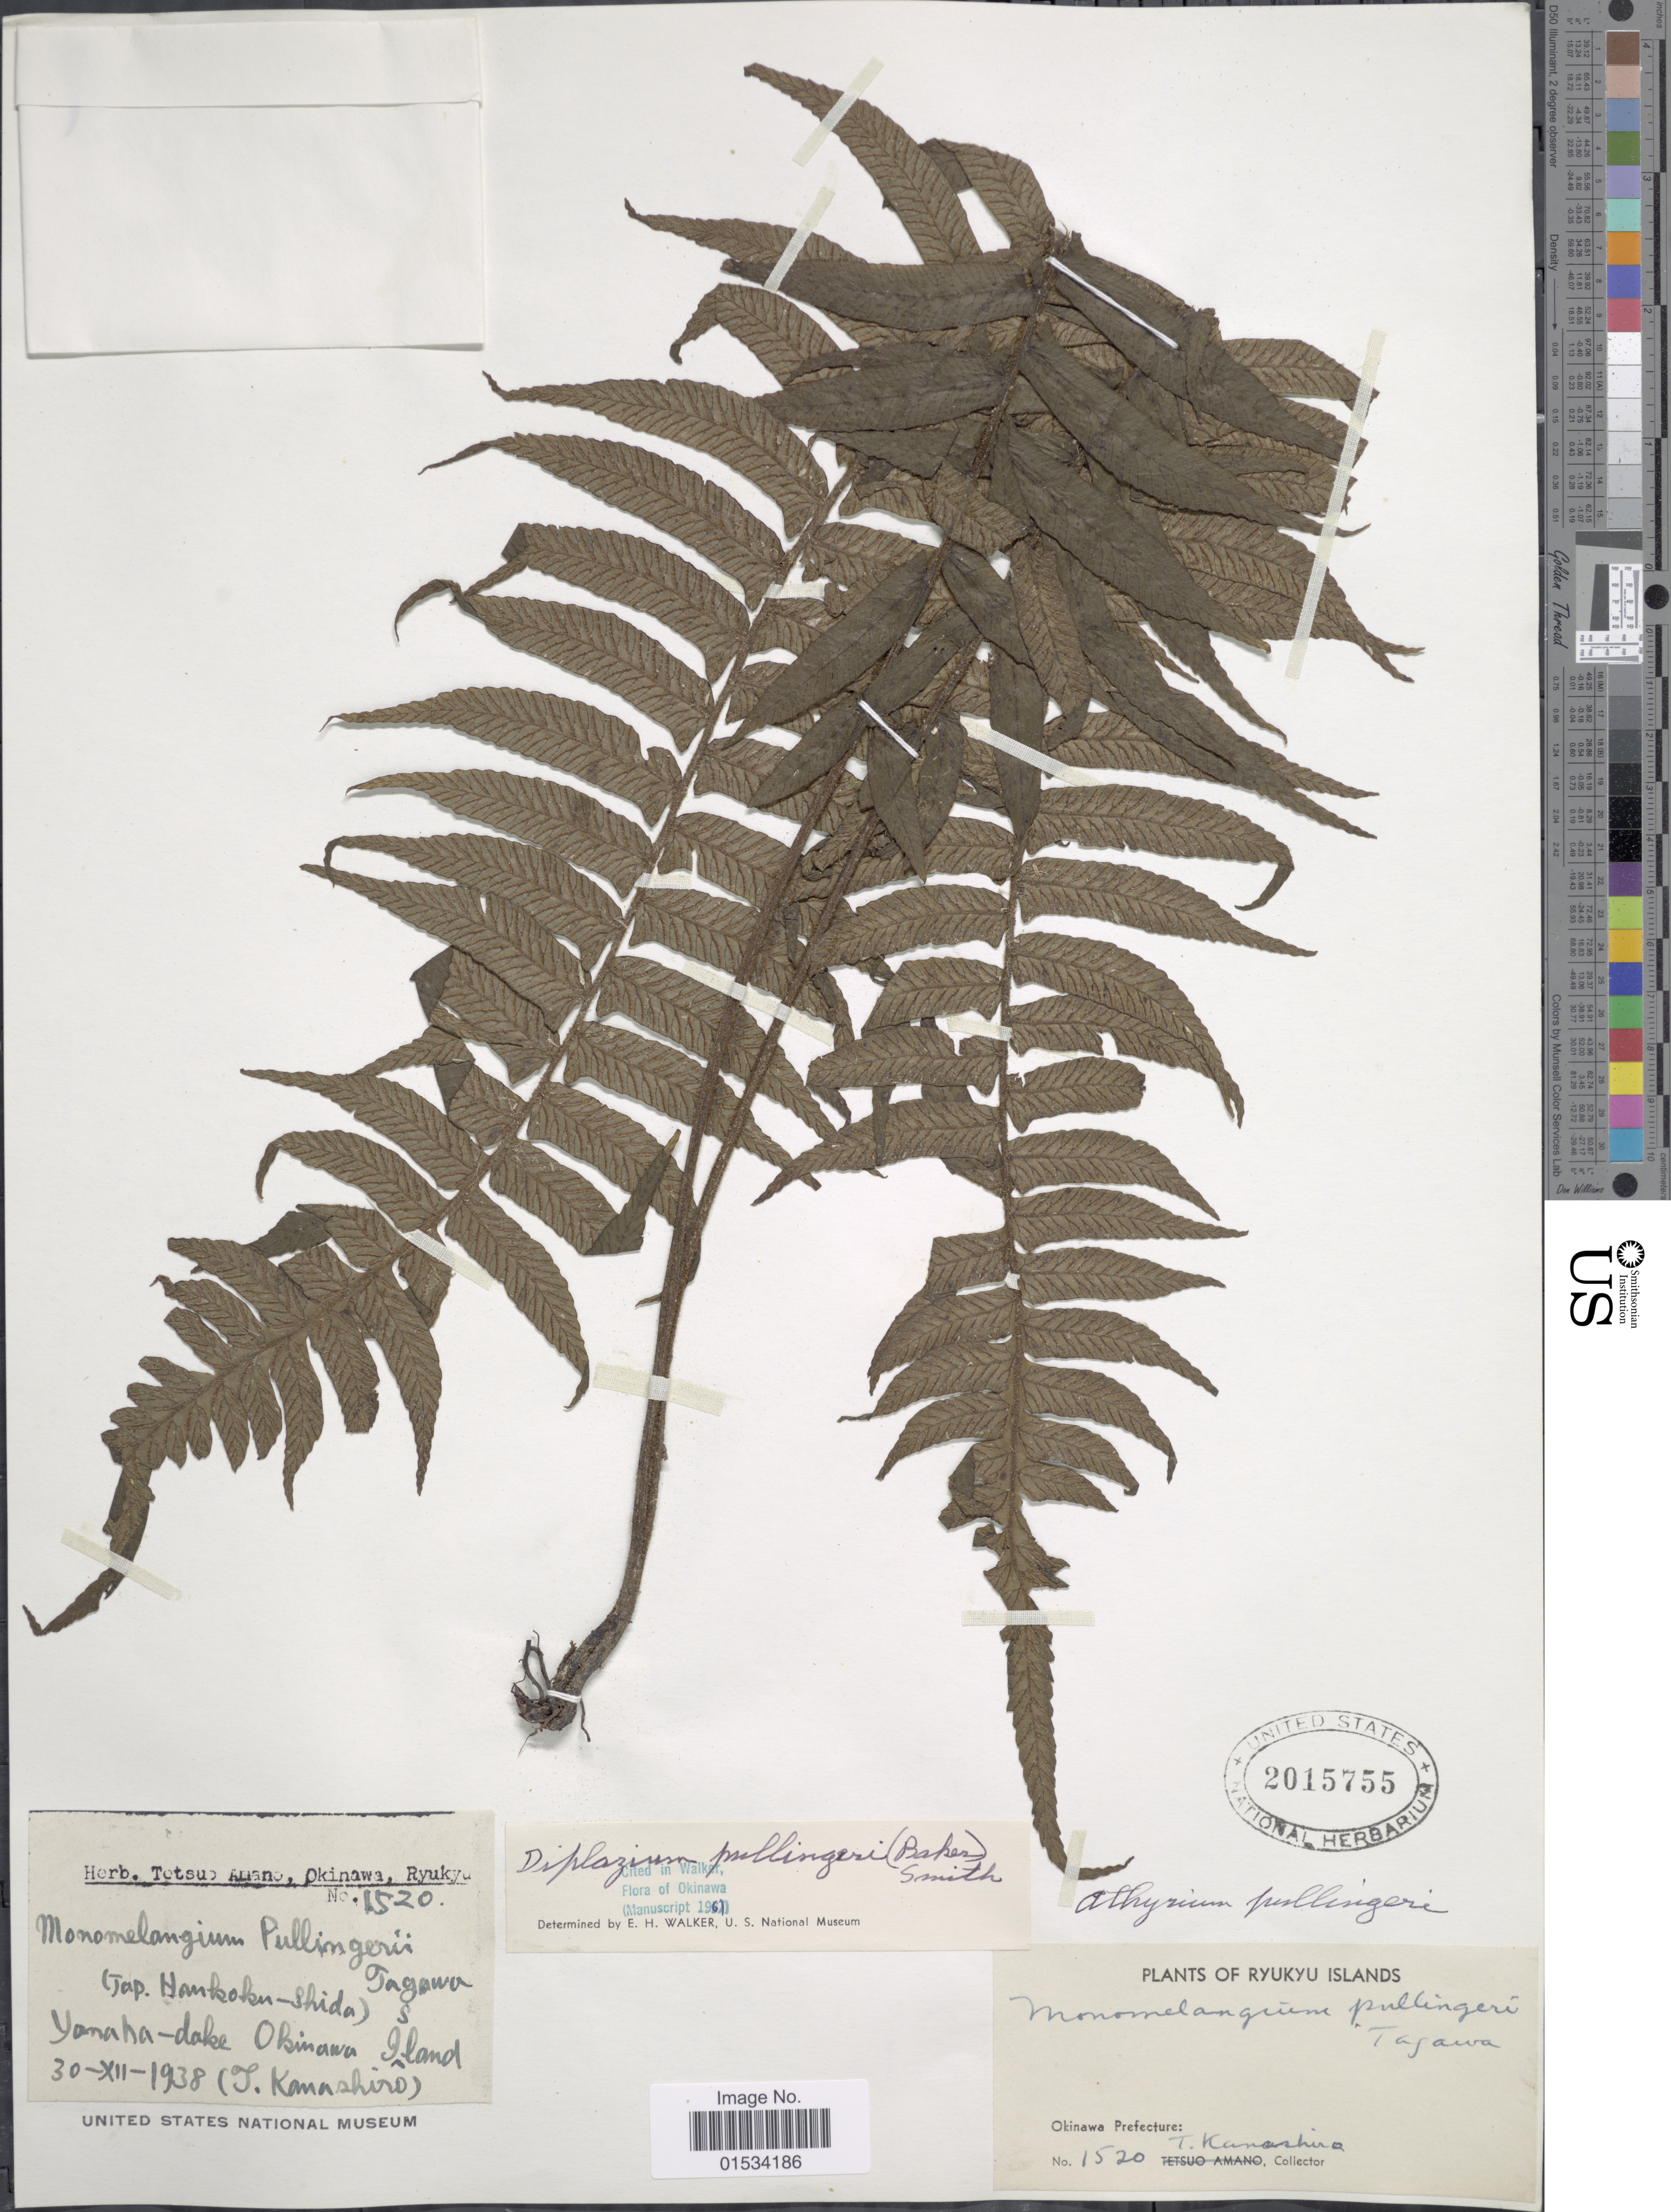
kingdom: Plantae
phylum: Tracheophyta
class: Polypodiopsida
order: Polypodiales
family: Athyriaceae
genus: Diplazium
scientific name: Diplazium pullingeri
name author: (Baker) J. Sm.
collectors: T. Kanashiro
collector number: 1520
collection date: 1938-12-30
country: Japan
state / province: Okinawa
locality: Yonaha-dake, Okinawa Island.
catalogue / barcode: US 2015755